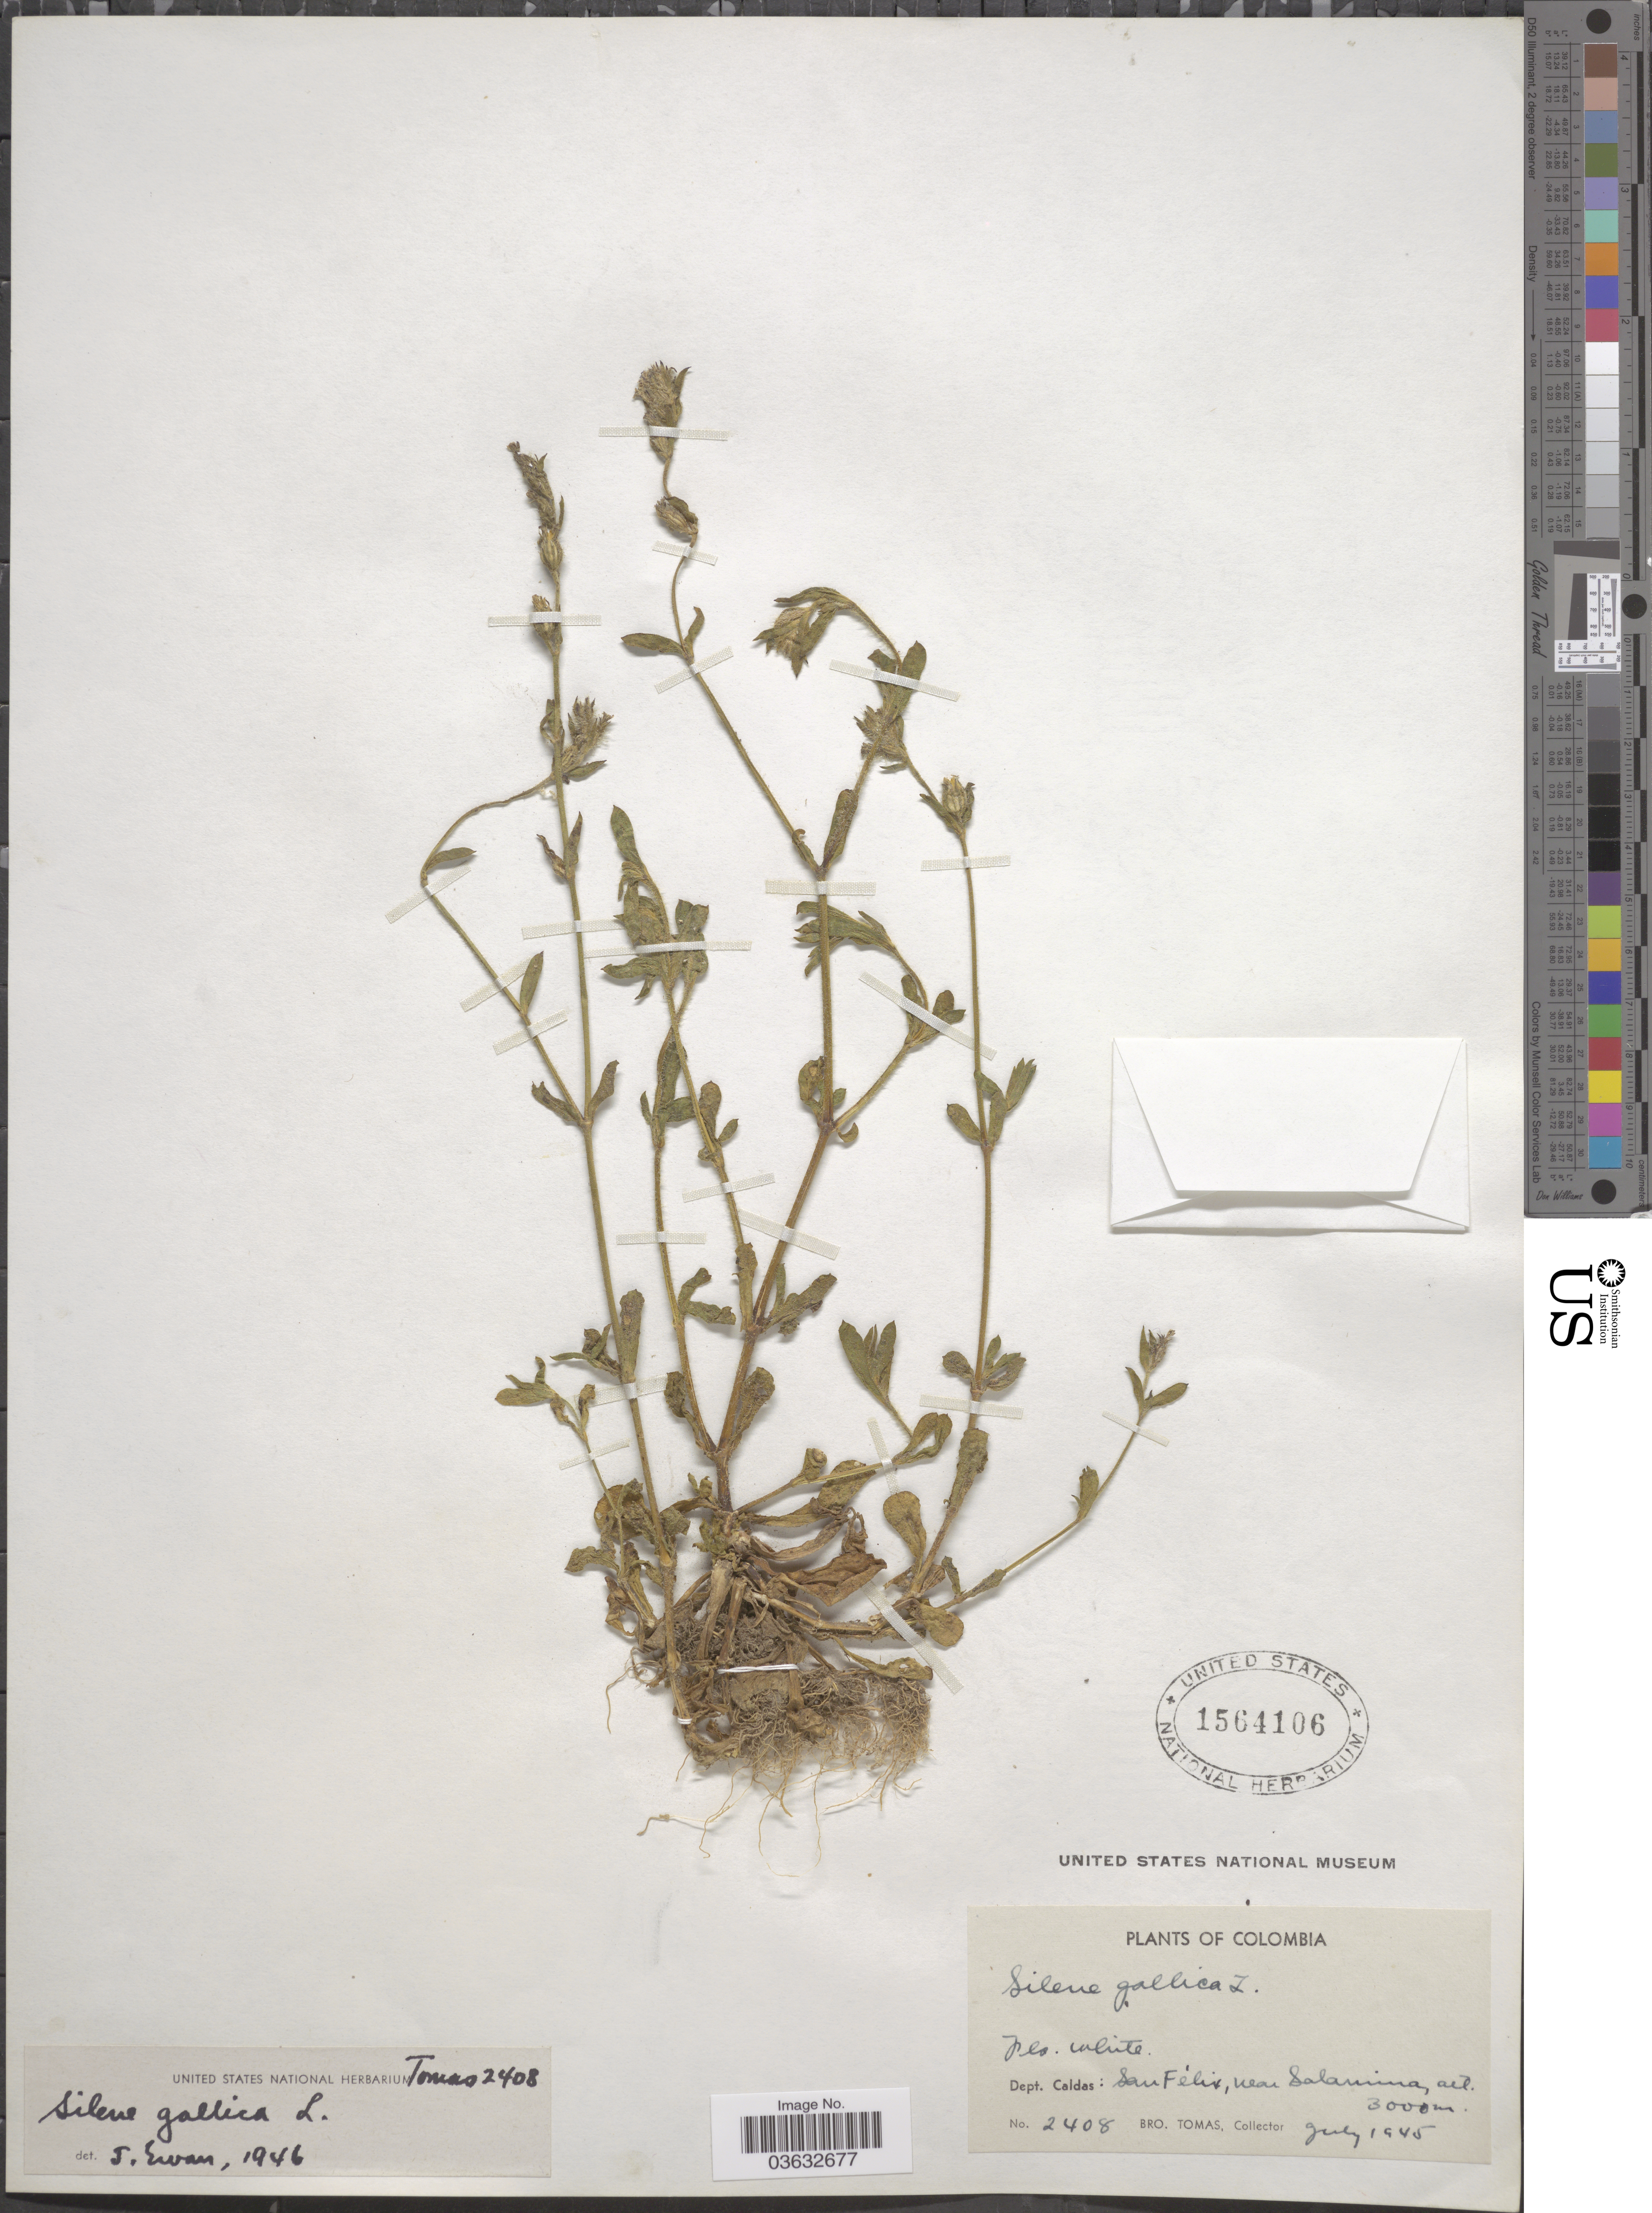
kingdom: Plantae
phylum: Tracheophyta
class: Magnoliopsida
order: Caryophyllales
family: Caryophyllaceae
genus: Silene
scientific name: Silene gallica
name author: L.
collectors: B. Tomas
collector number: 2408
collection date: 1945-07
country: Colombia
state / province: Caldas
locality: Dept. Caldas: San Félix, near Salamina.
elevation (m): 3000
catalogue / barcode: US 1564106